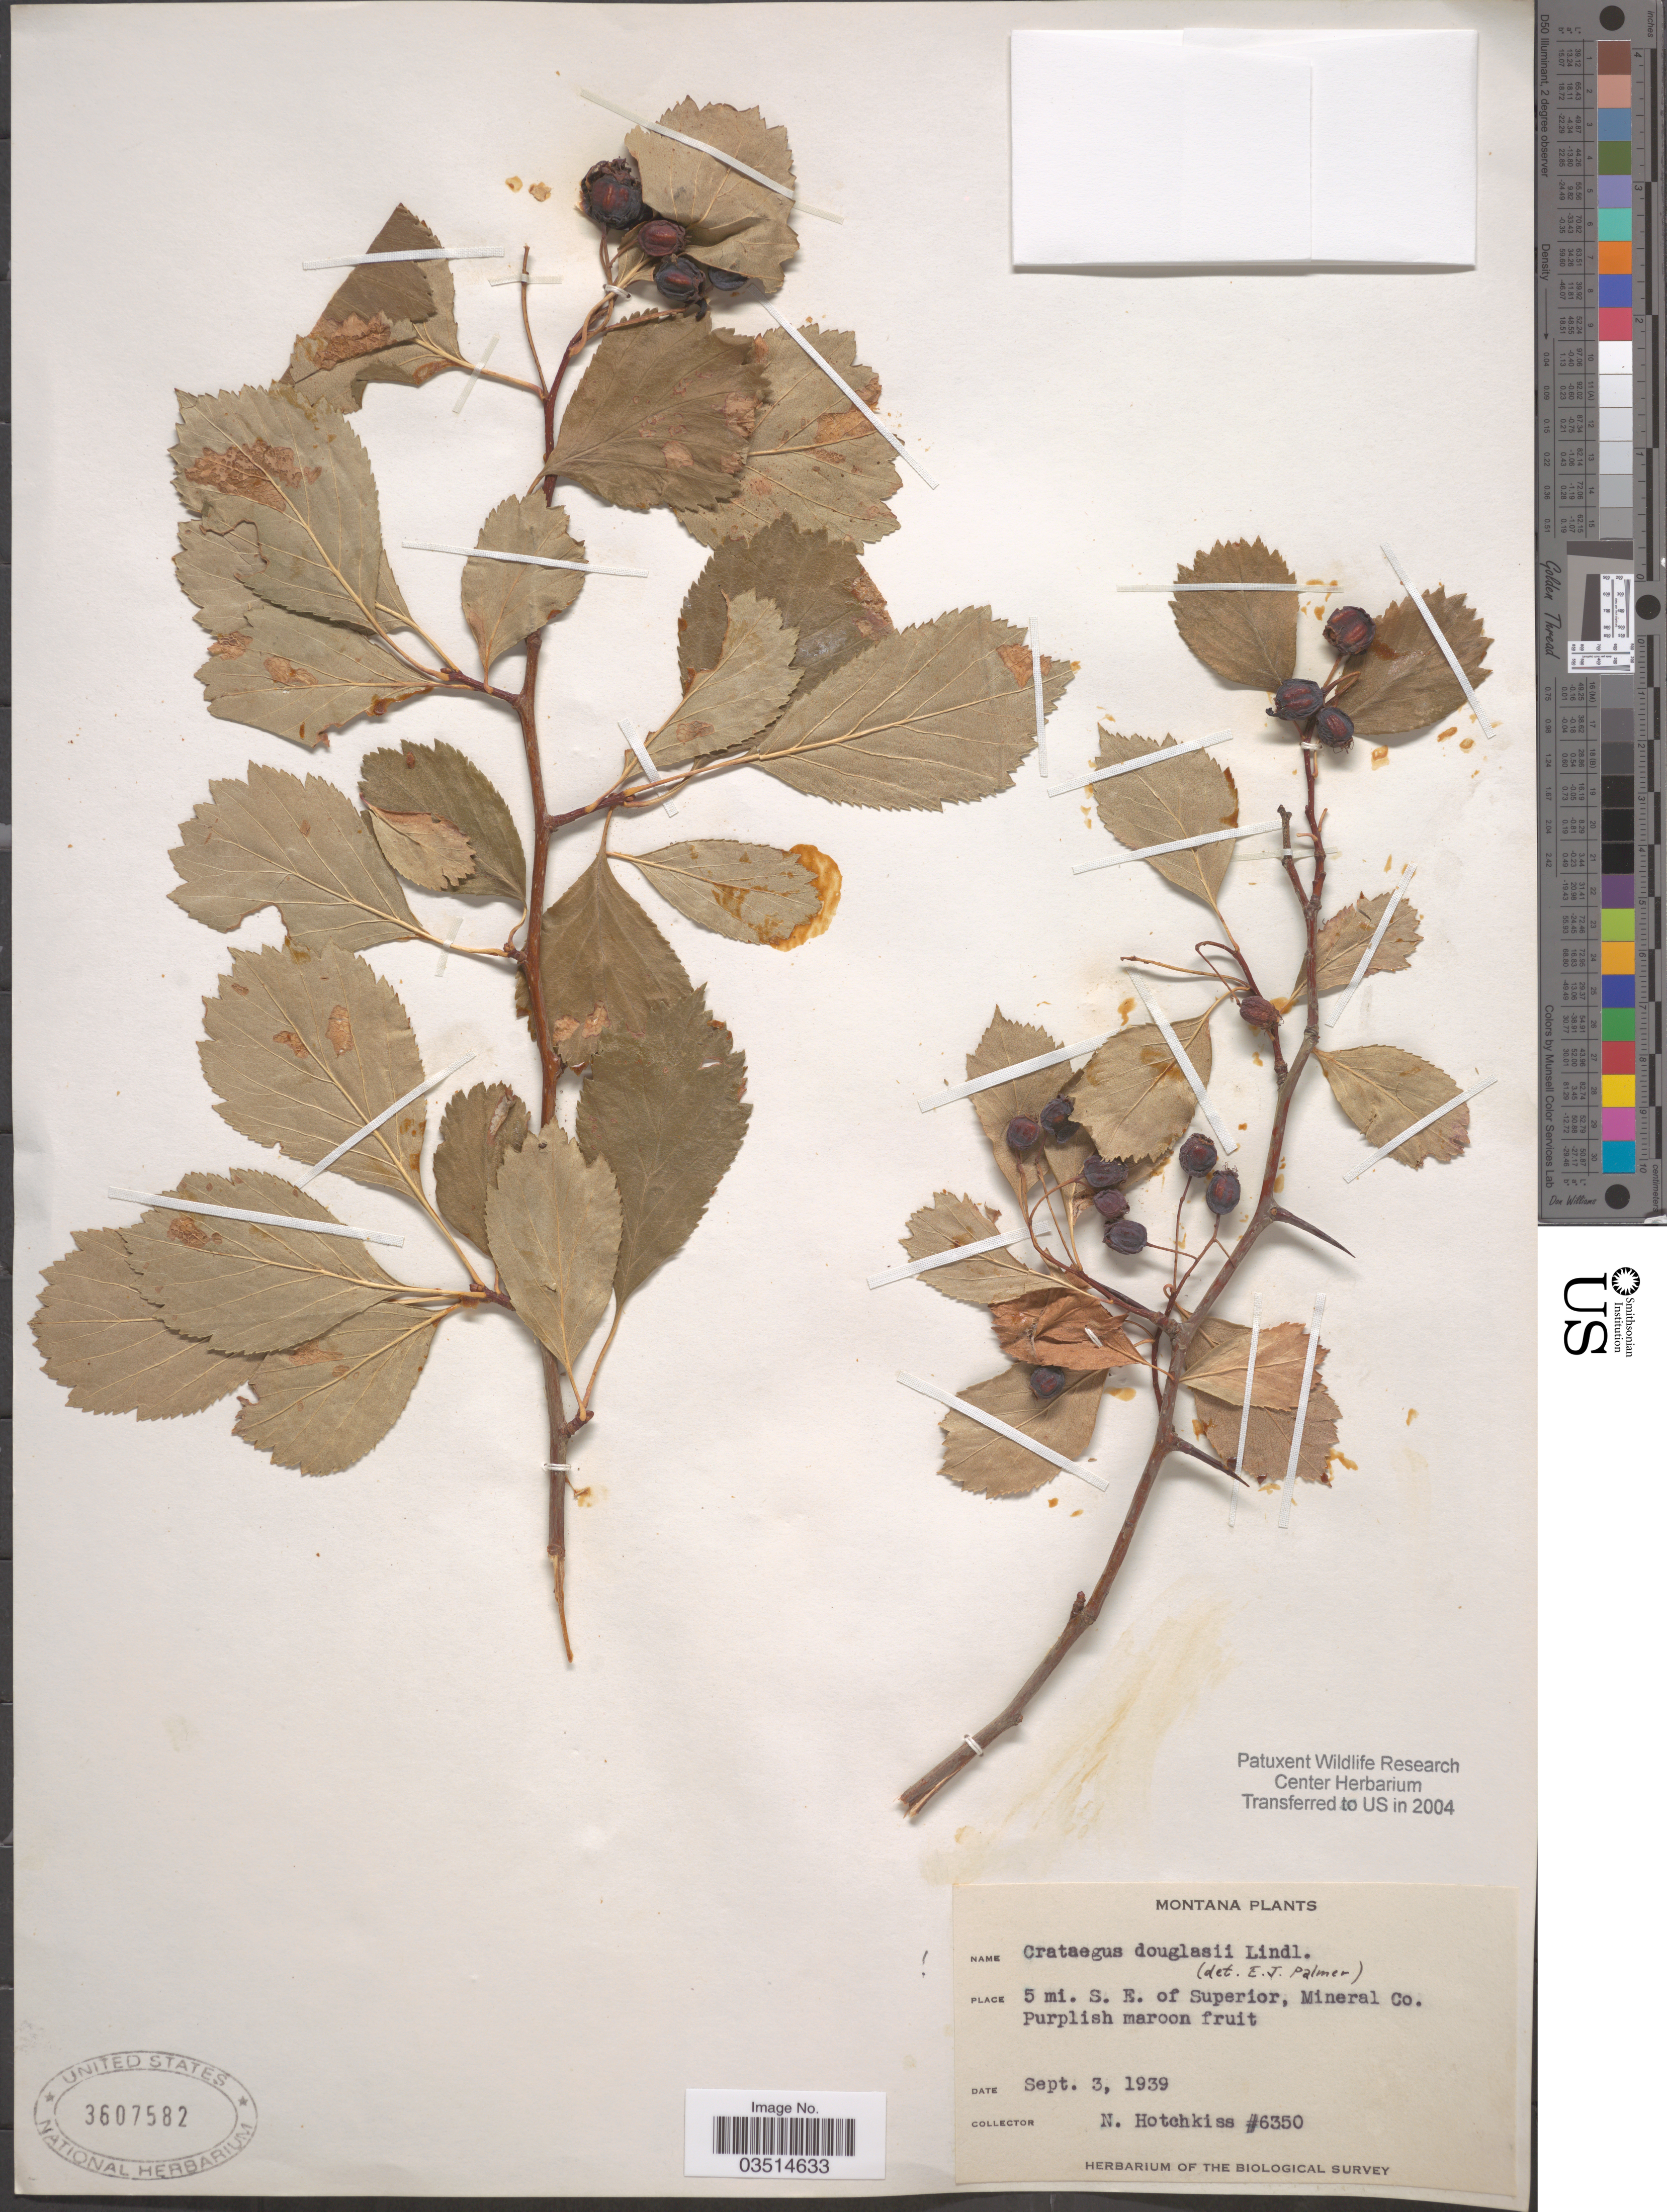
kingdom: Plantae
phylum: Tracheophyta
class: Magnoliopsida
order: Rosales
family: Rosaceae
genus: Crataegus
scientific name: Crataegus douglasii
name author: Lindl.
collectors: N. Hotchkiss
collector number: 6350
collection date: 1939-09-03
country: United States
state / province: Montana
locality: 5 mi. S. E. of Superior, Mineral Co.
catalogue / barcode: US 3607582